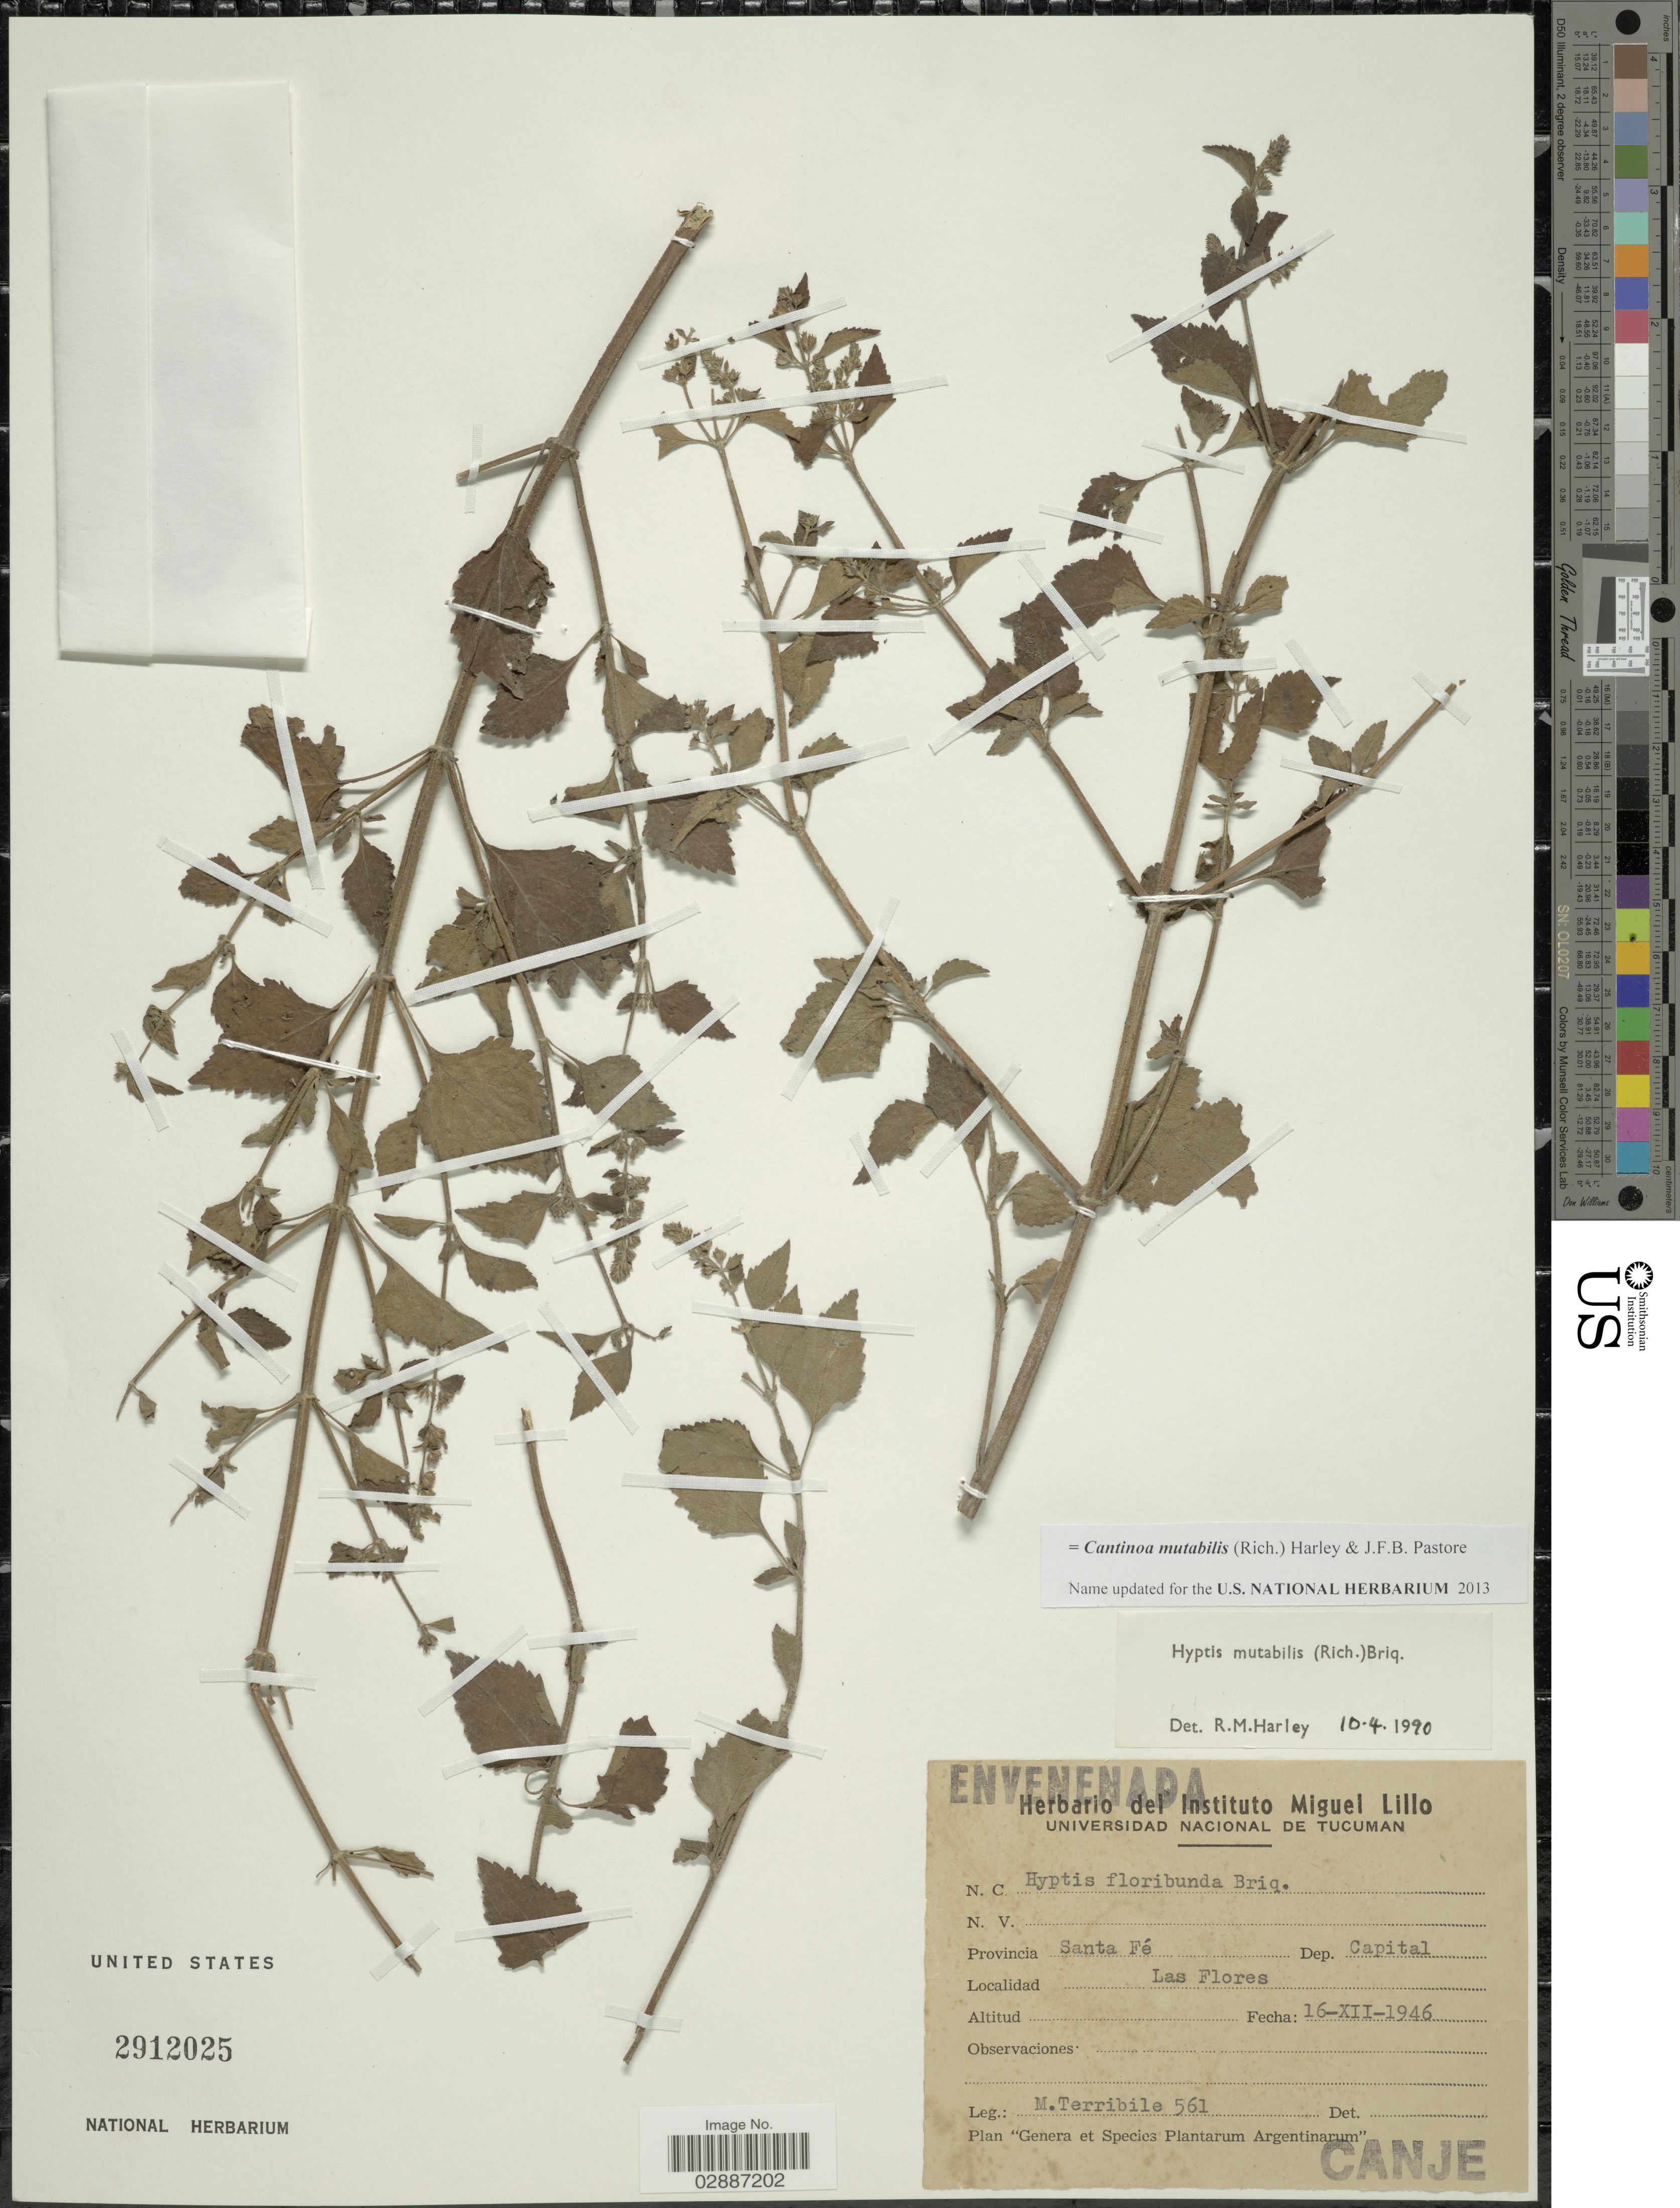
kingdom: Plantae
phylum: Tracheophyta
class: Magnoliopsida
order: Lamiales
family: Lamiaceae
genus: Cantinoa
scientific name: Cantinoa mutabilis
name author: (Epling) Harley & J.F.B. Pastore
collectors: M. Terribile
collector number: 561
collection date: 1946-12-16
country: Argentina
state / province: Santa Fe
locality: Dep. Capital. Las Flores.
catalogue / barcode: US 2912025